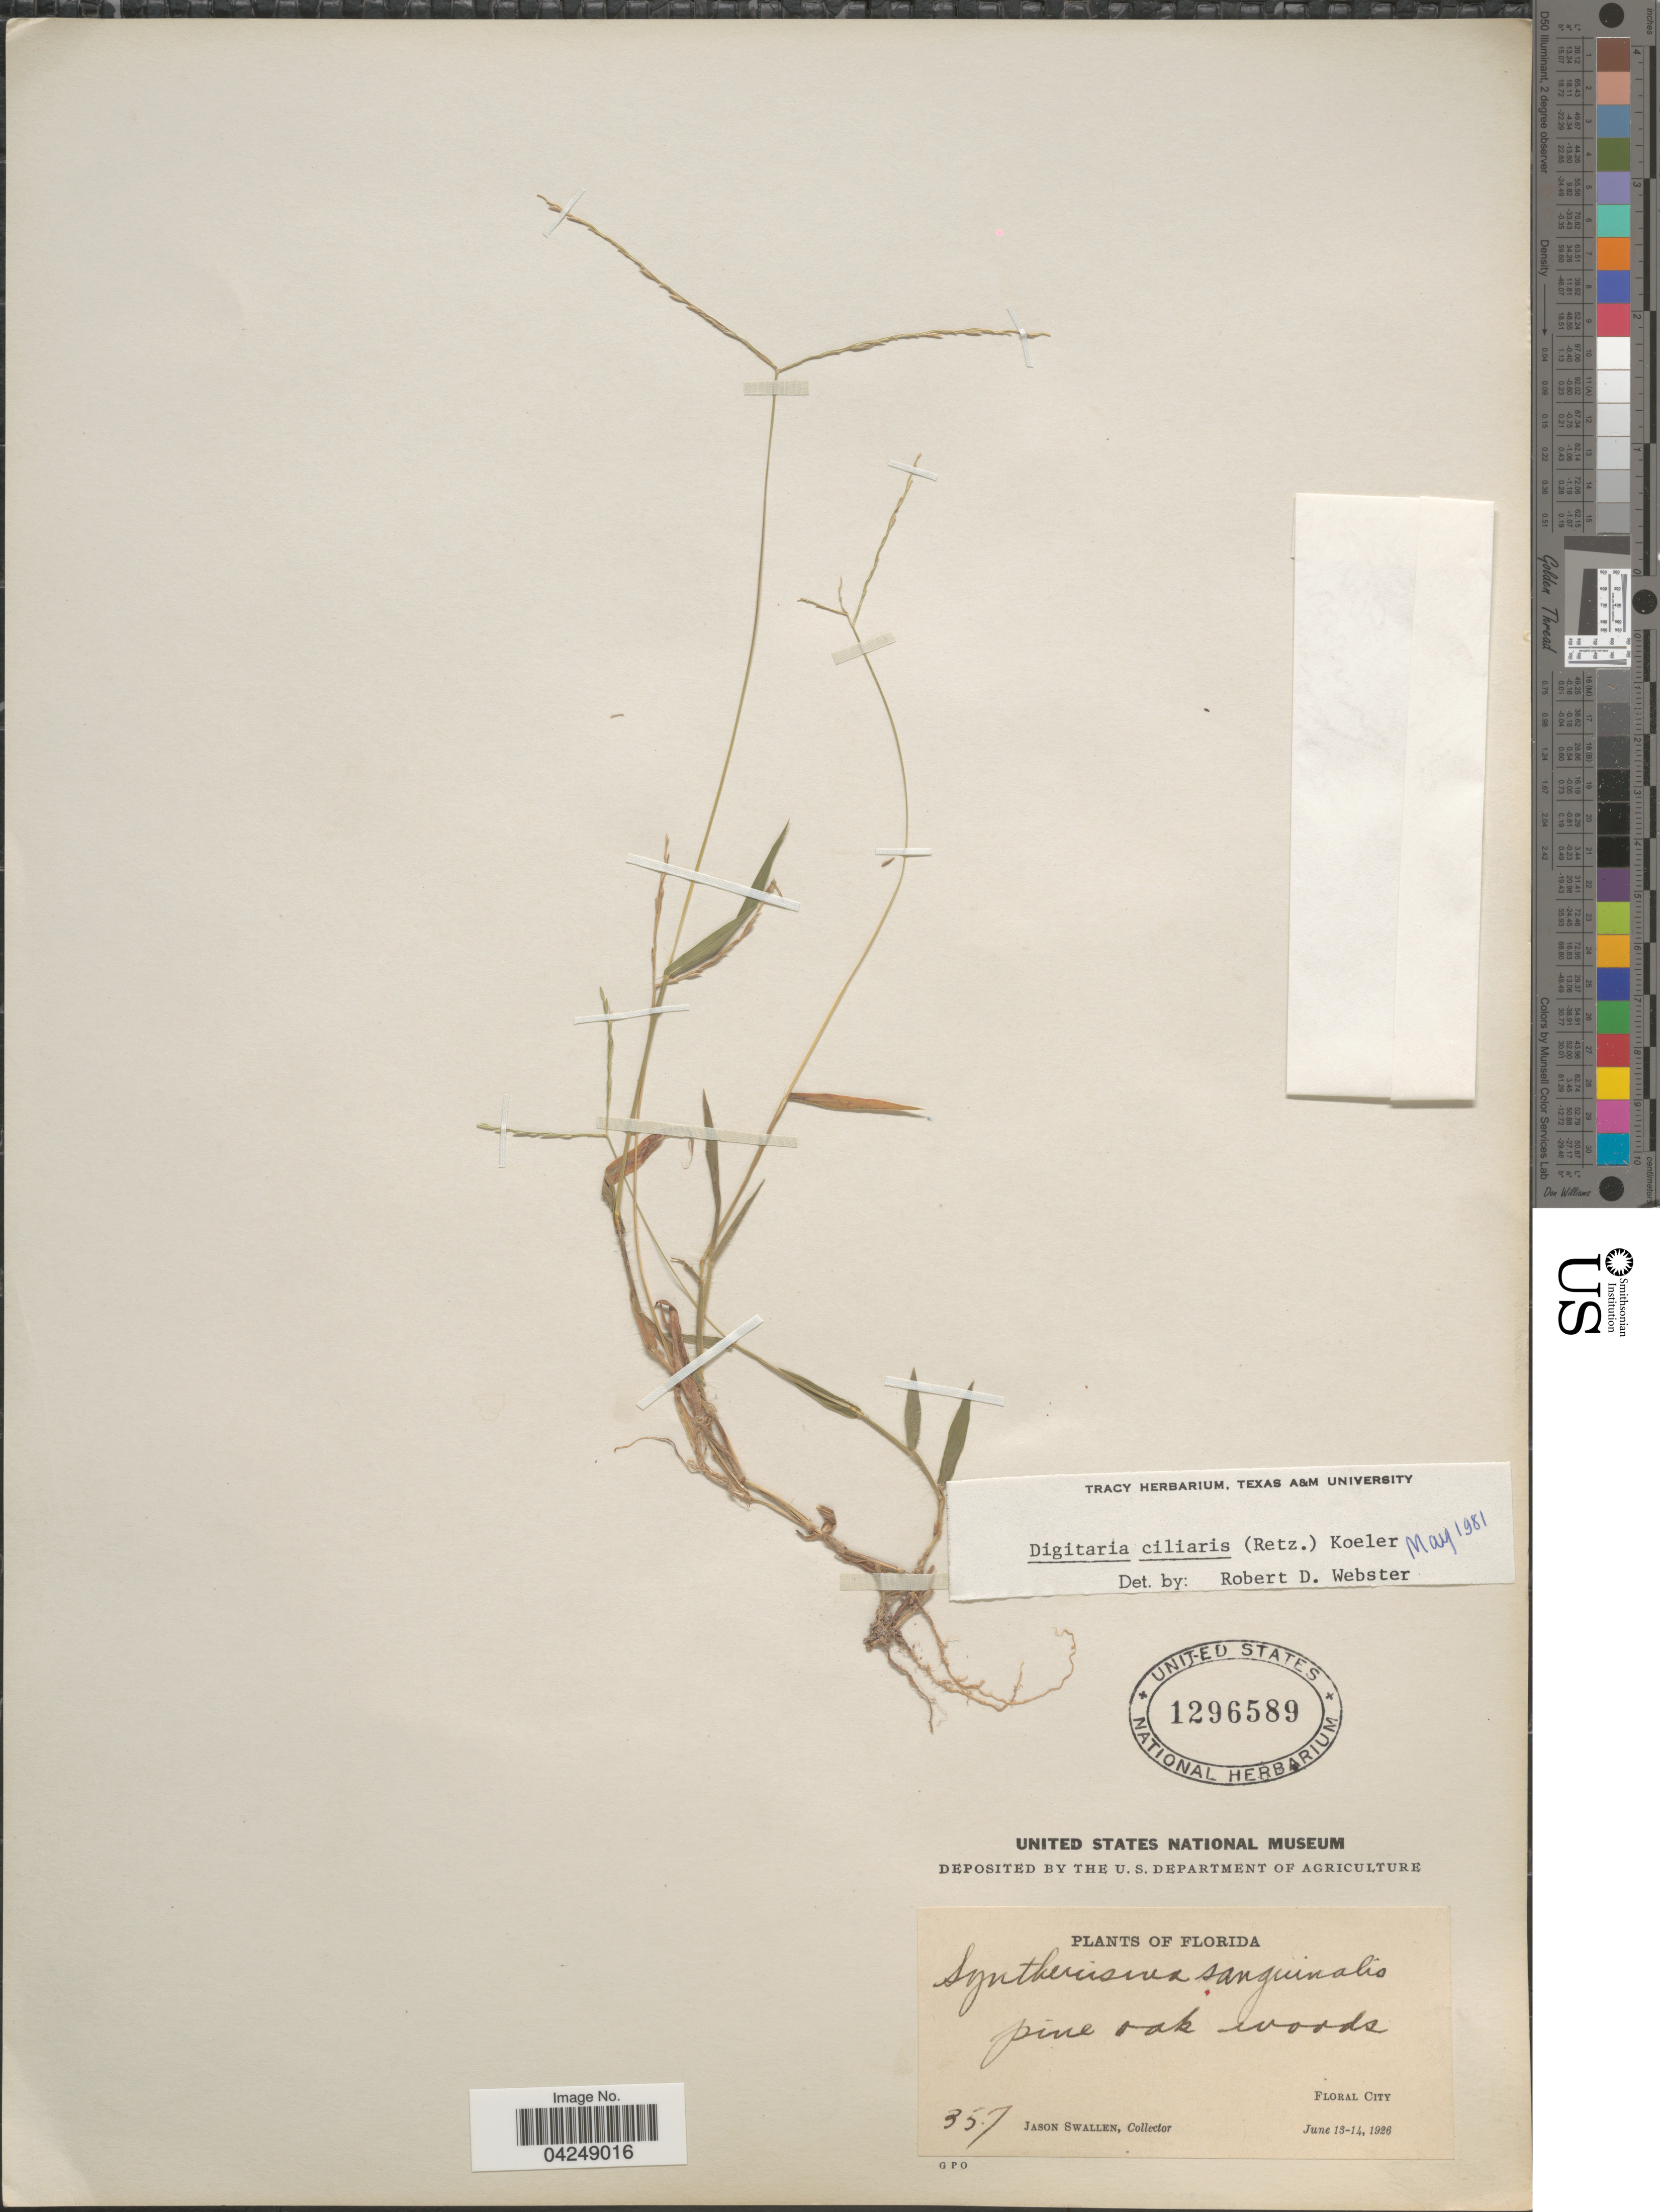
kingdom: Plantae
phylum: Tracheophyta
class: Liliopsida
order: Poales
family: Poaceae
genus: Digitaria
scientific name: Digitaria ciliaris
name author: (Retz.) Koeler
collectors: J. R. Swallen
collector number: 357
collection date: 1926-06-13/1926-06-14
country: United States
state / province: Florida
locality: Pine oak woods. Floral City.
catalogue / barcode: US 1296589